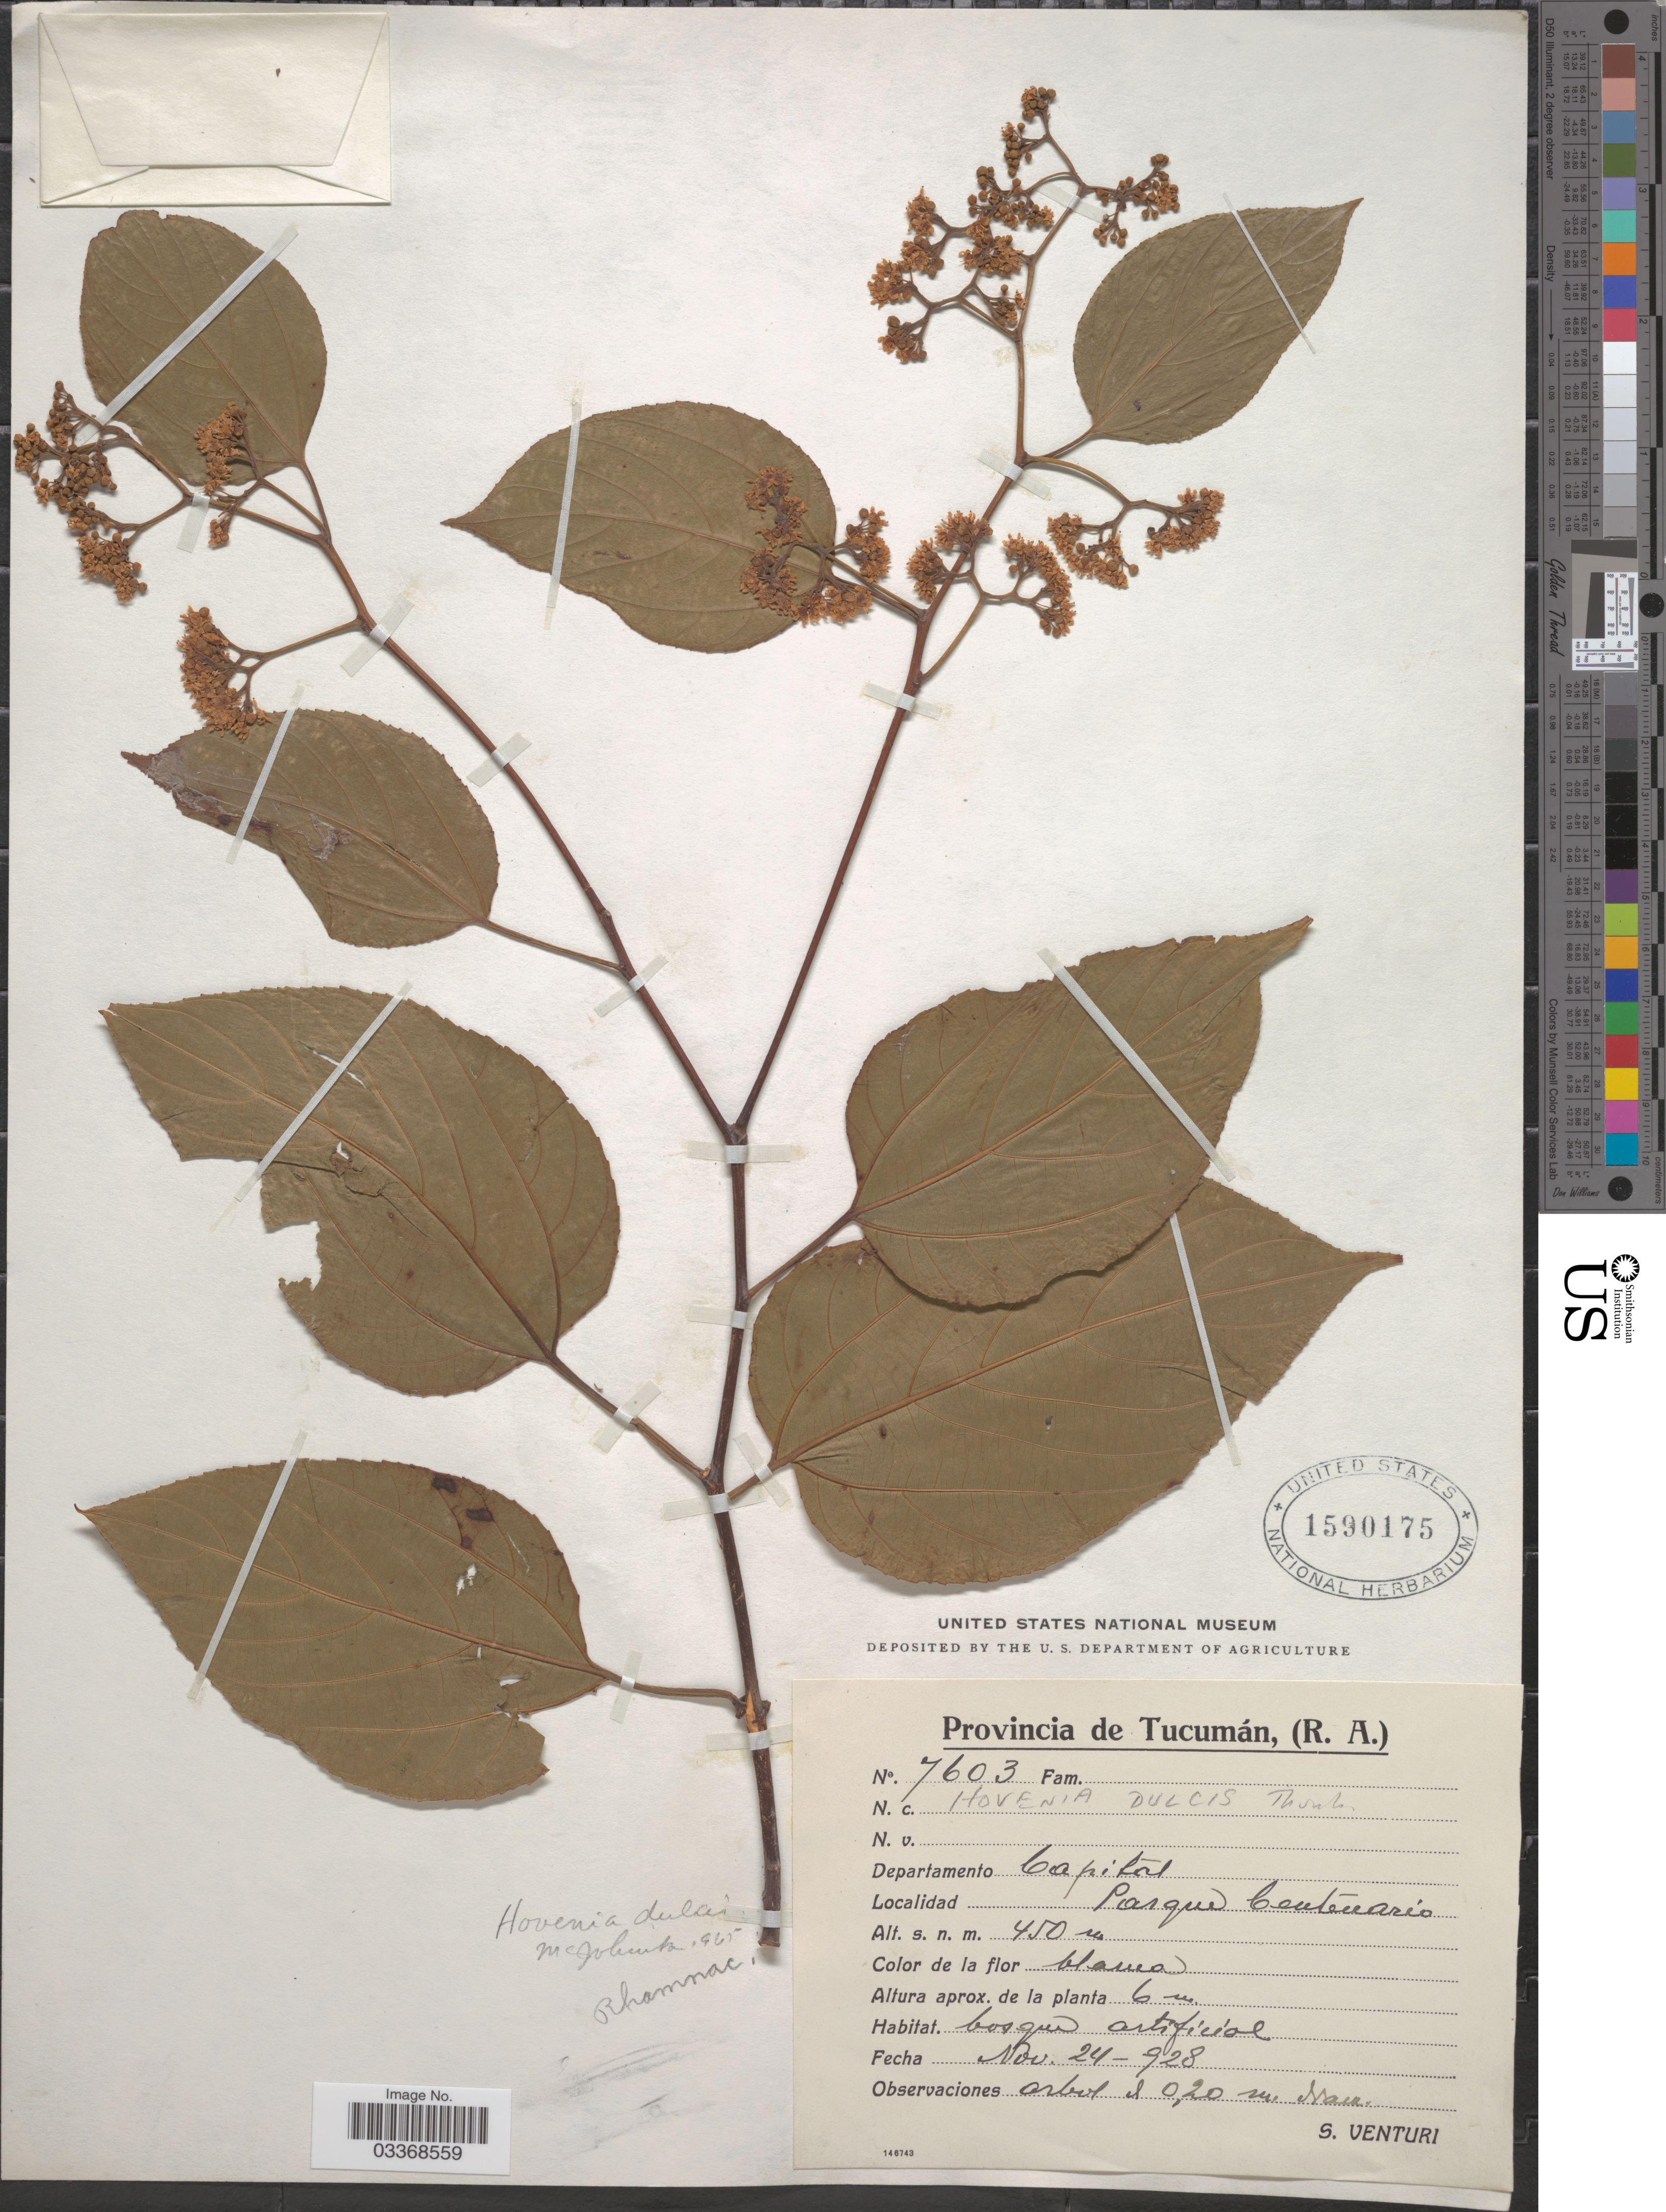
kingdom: Plantae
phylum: Tracheophyta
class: Magnoliopsida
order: Rosales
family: Rhamnaceae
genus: Hovenia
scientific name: Hovenia dulcis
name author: Thunb.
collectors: S. Venturi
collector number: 7603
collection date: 1928-11-24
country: Argentina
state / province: Tucuman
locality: Departamento Capital. Parque Centenario.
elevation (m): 450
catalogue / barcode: US 1590175